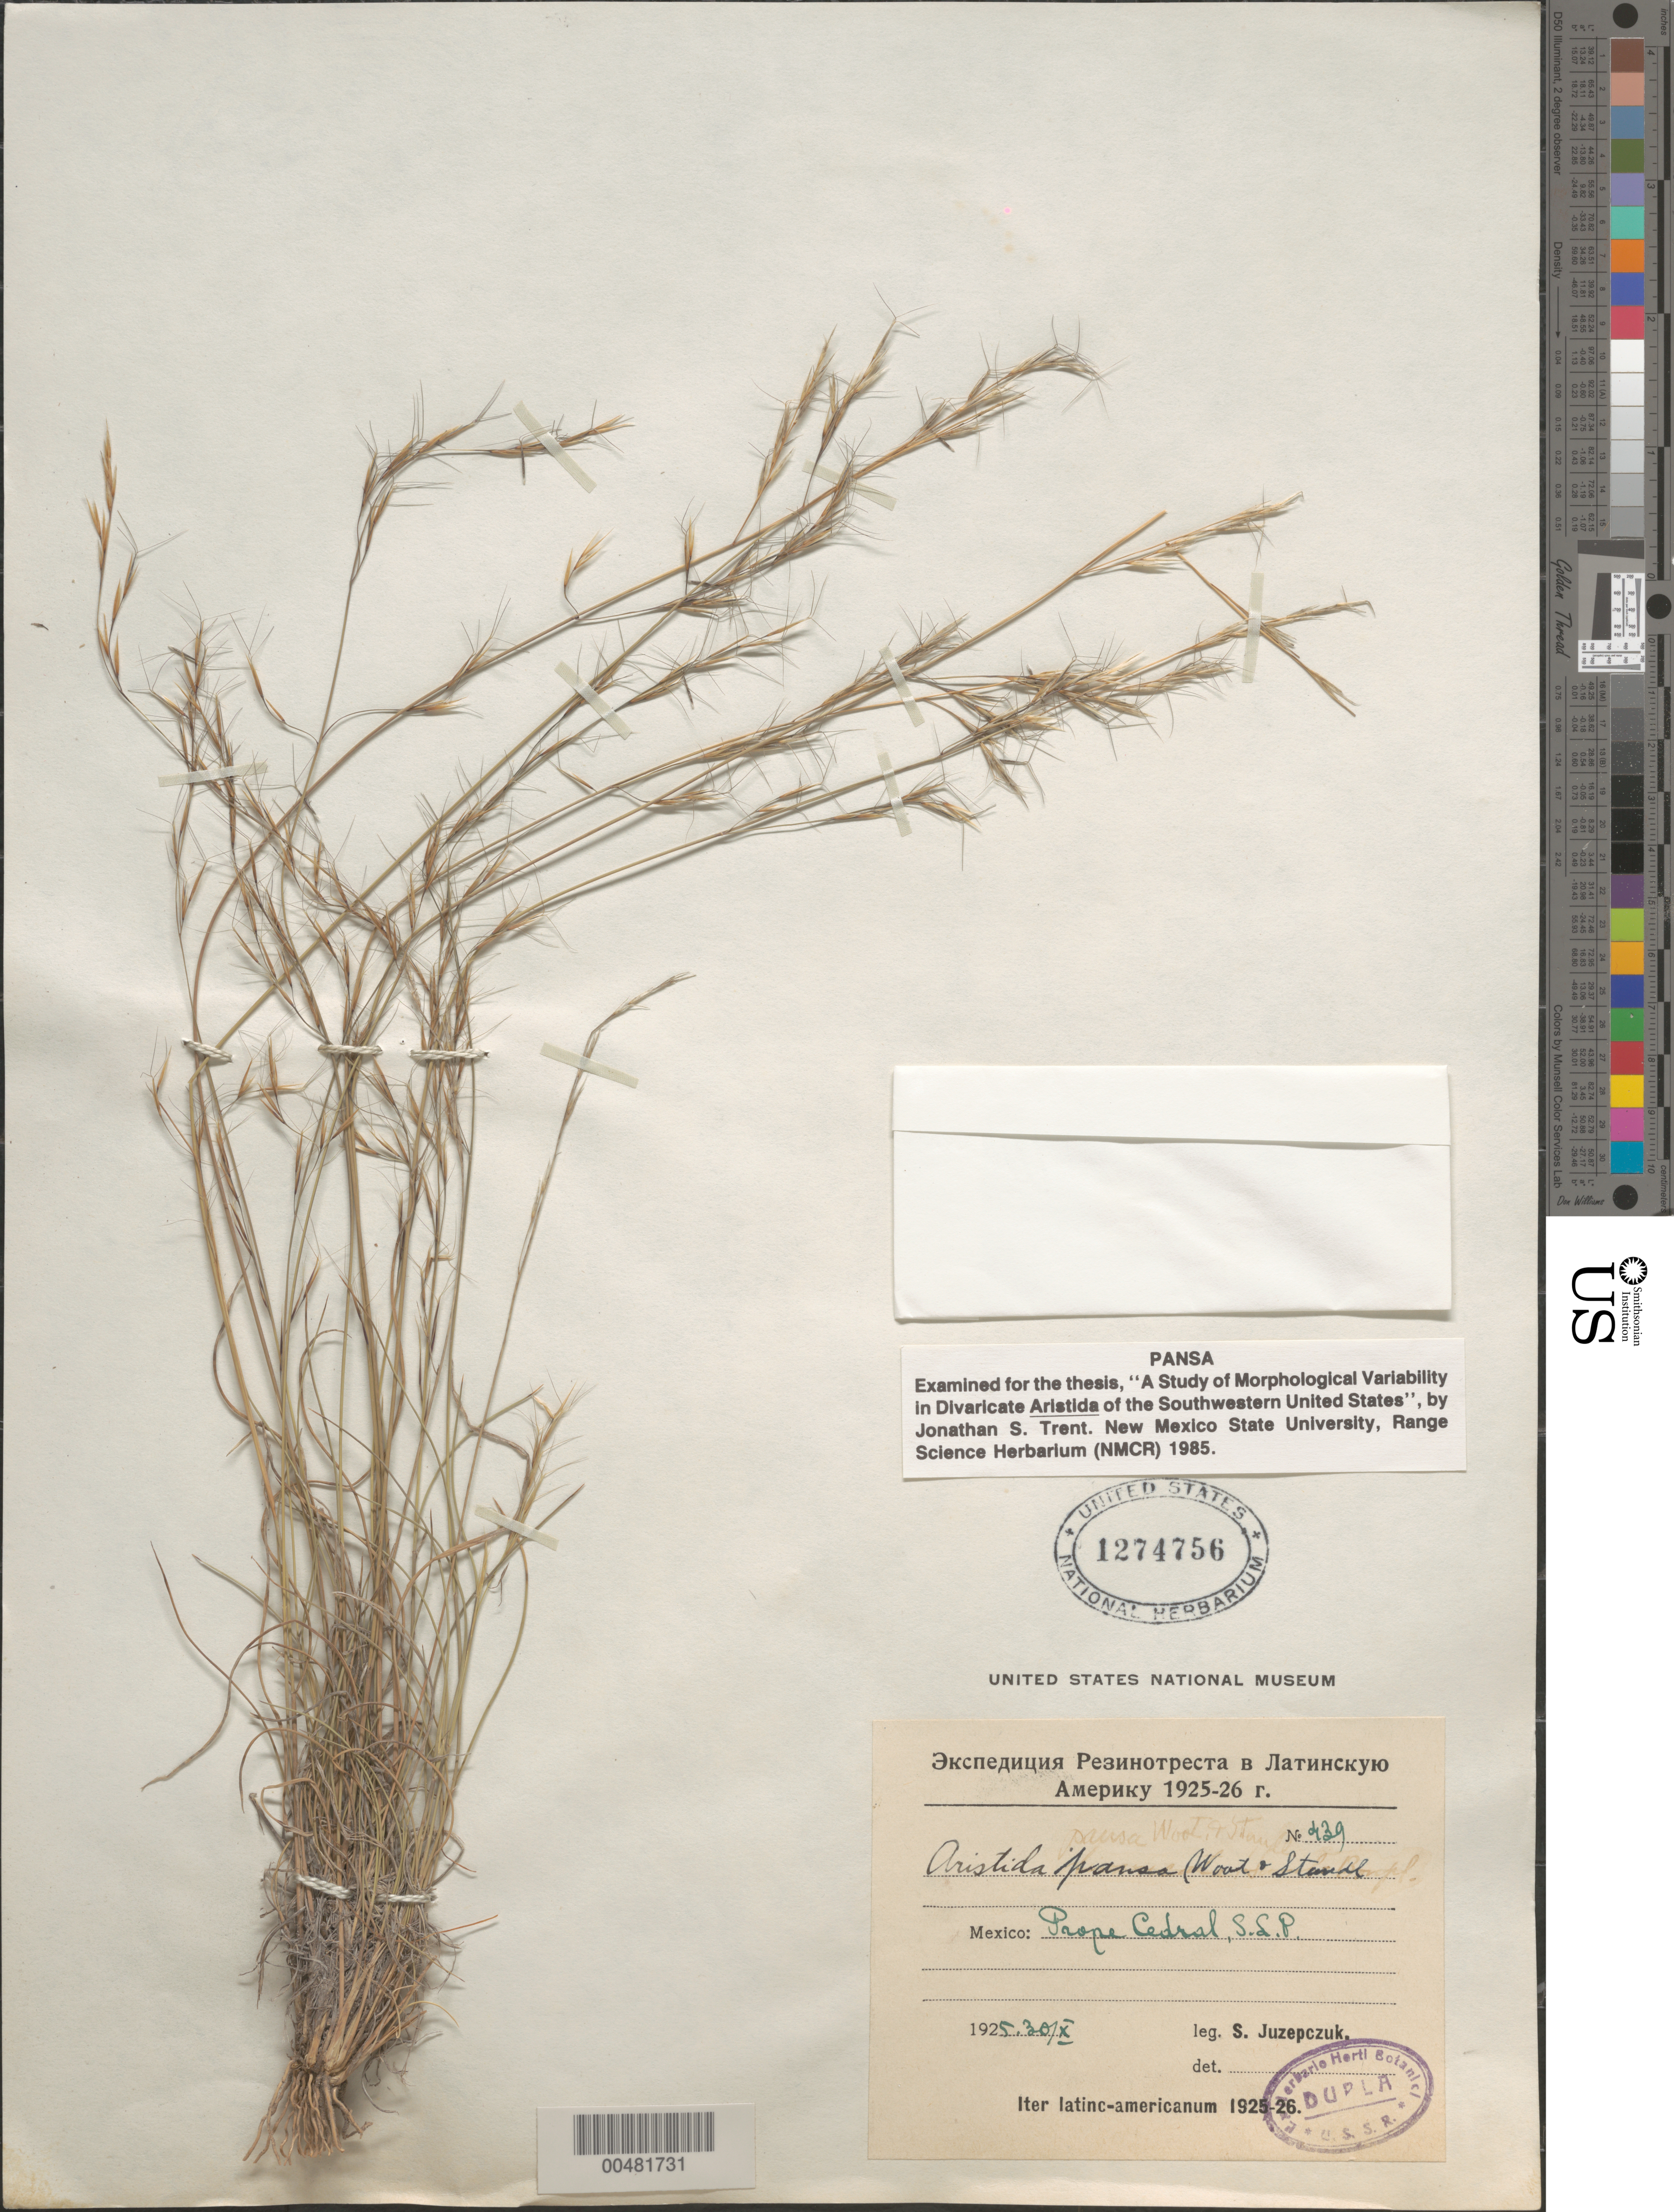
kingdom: Plantae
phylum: Tracheophyta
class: Liliopsida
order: Poales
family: Poaceae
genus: Aristida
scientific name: Aristida pansa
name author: Wooton & Standl.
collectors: S. V. Juzepczuk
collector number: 439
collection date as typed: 30 Oct 1925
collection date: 1925-10-30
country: Mexico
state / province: San Luis Potosi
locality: Prope Cedral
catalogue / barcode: US 1274756